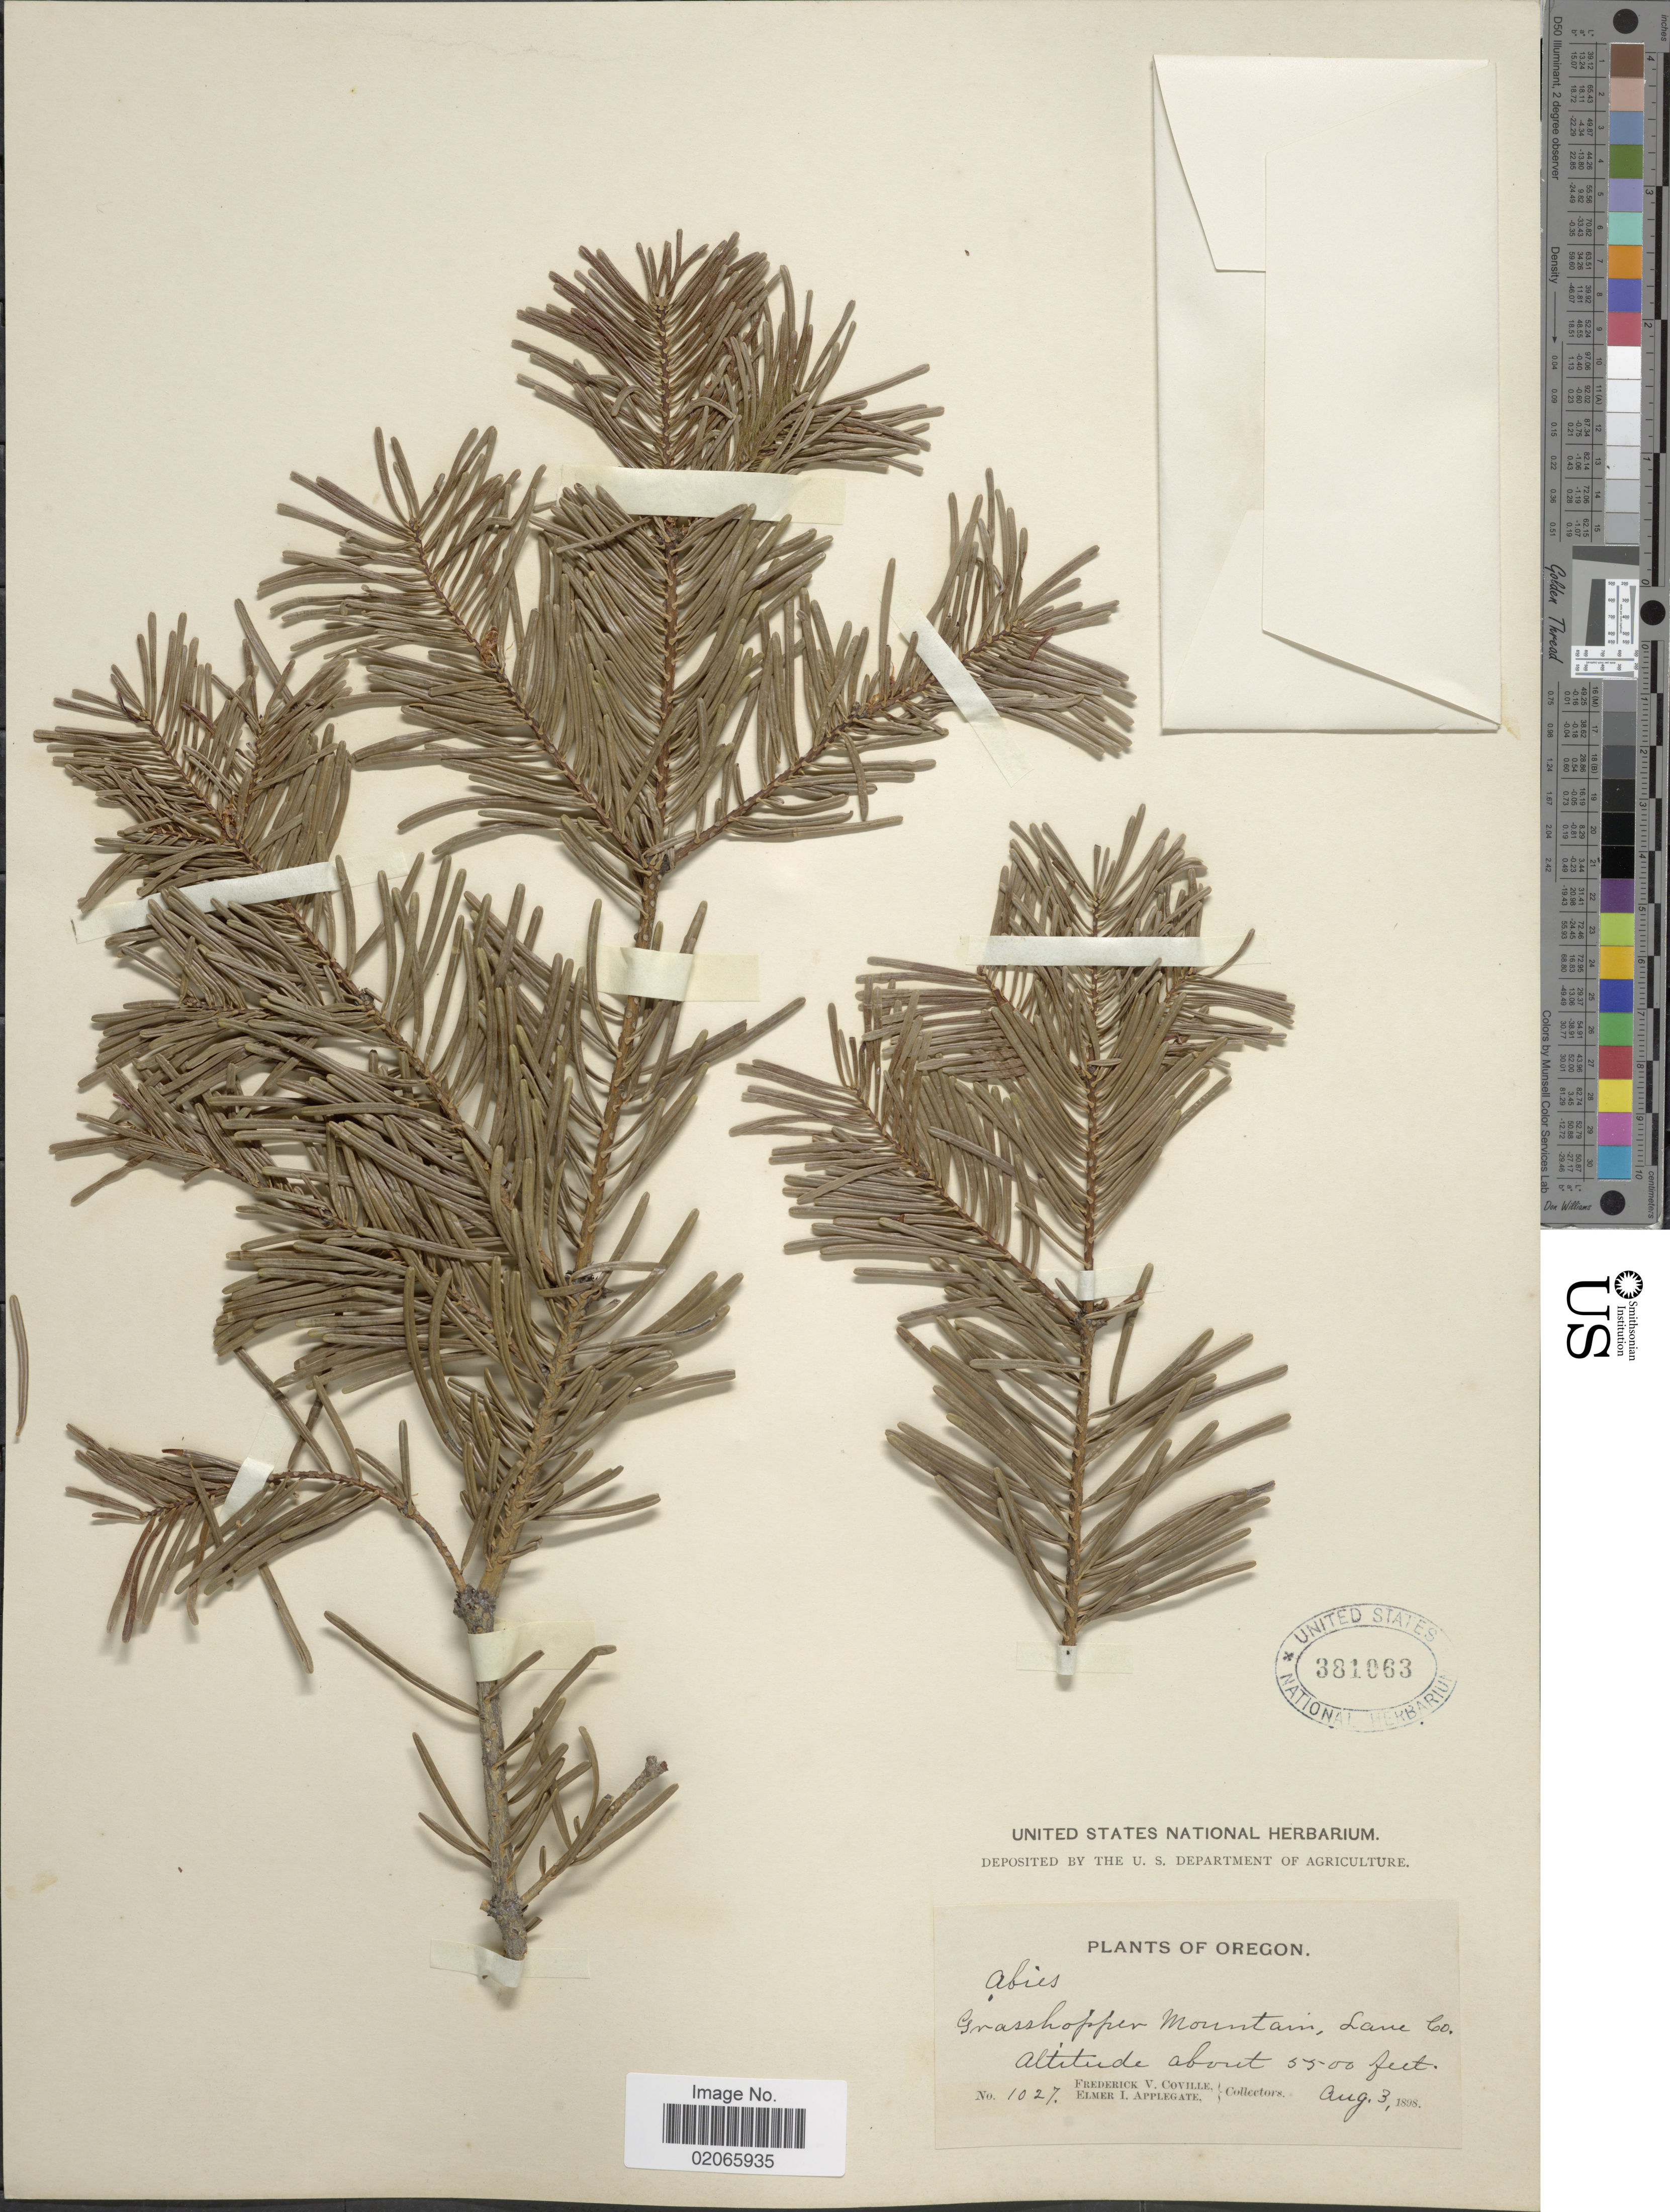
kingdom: Plantae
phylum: Tracheophyta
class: Pinopsida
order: Pinales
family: Pinaceae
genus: Abies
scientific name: Abies sp.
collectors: F. V. Coville & E. I. Applegate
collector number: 1027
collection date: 1898-08-03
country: United States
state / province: Oregon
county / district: Lane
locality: Grasshopper Mountain, Lane Co.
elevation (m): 1676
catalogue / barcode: US 381063